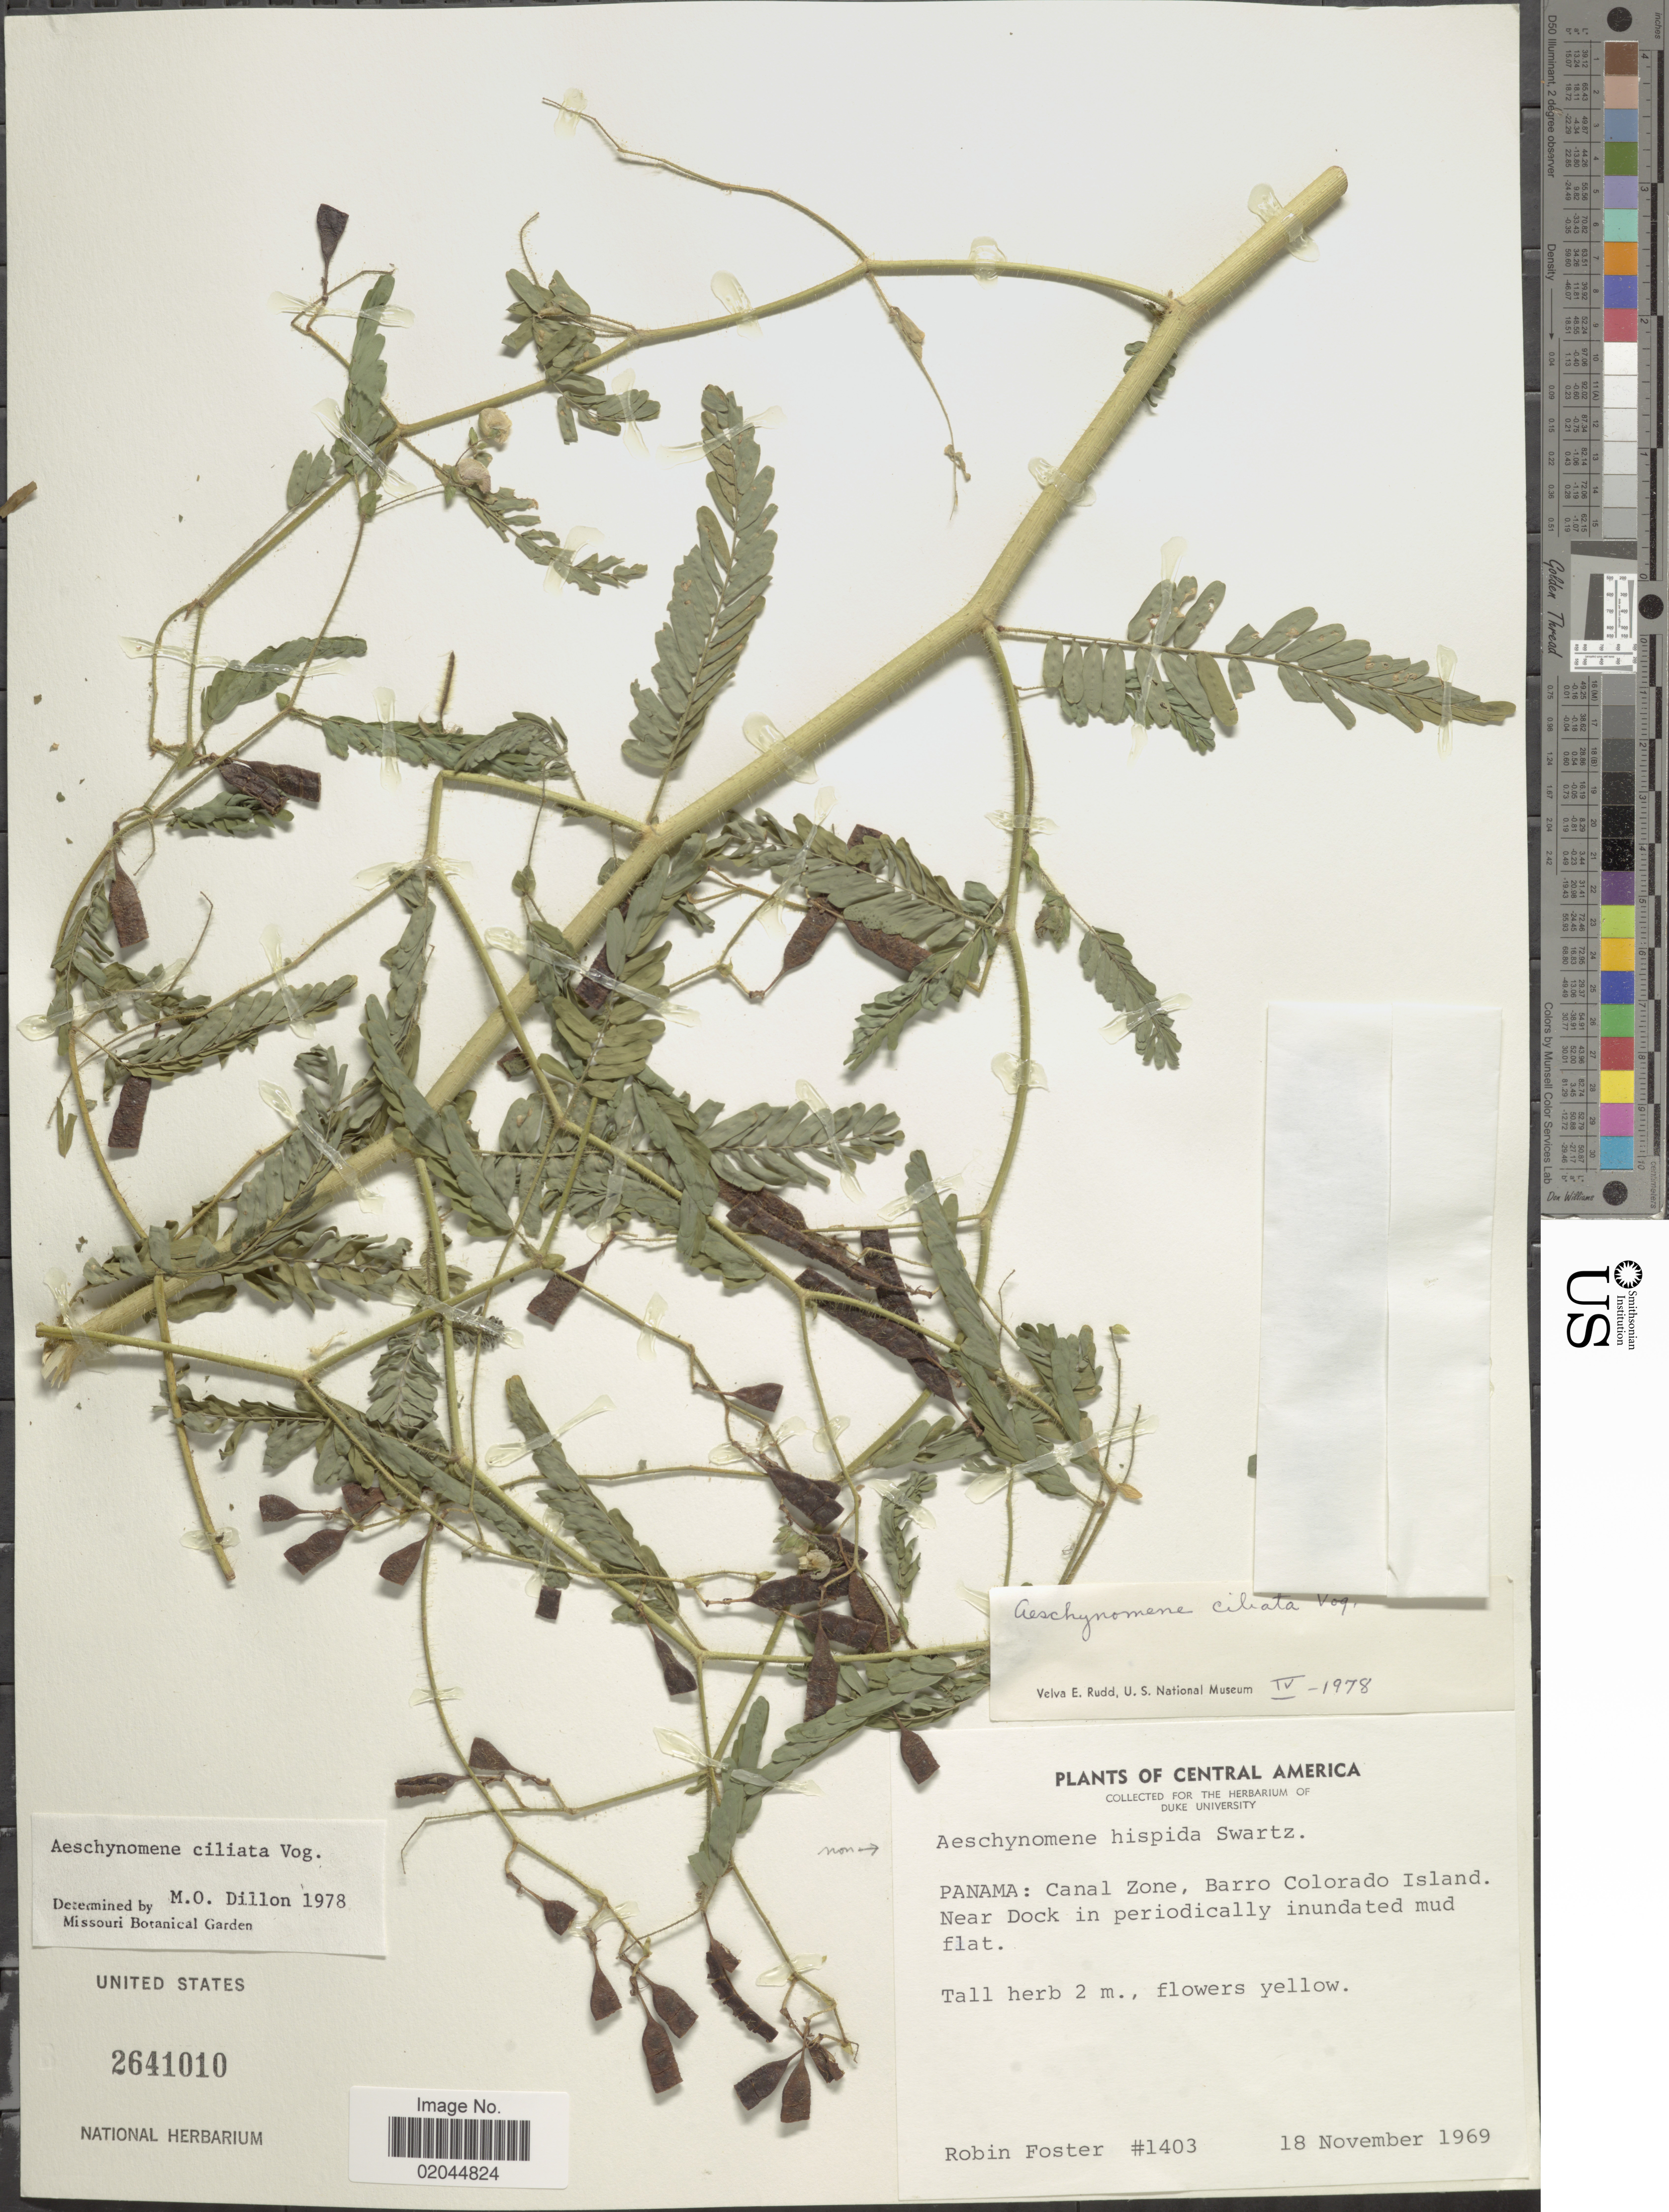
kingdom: Plantae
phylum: Tracheophyta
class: Magnoliopsida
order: Fabales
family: Fabaceae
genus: Aeschynomene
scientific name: Aeschynomene ciliata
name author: Vogel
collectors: R. B. Foster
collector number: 1403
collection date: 1969-11-18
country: Panama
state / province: Panamá Oeste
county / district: Canal Zone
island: Barro Colorado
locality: Panama: Canal Zone, Barro Colorado Island, Near Dock in periodically inundated mud flat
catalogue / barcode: US 2641010